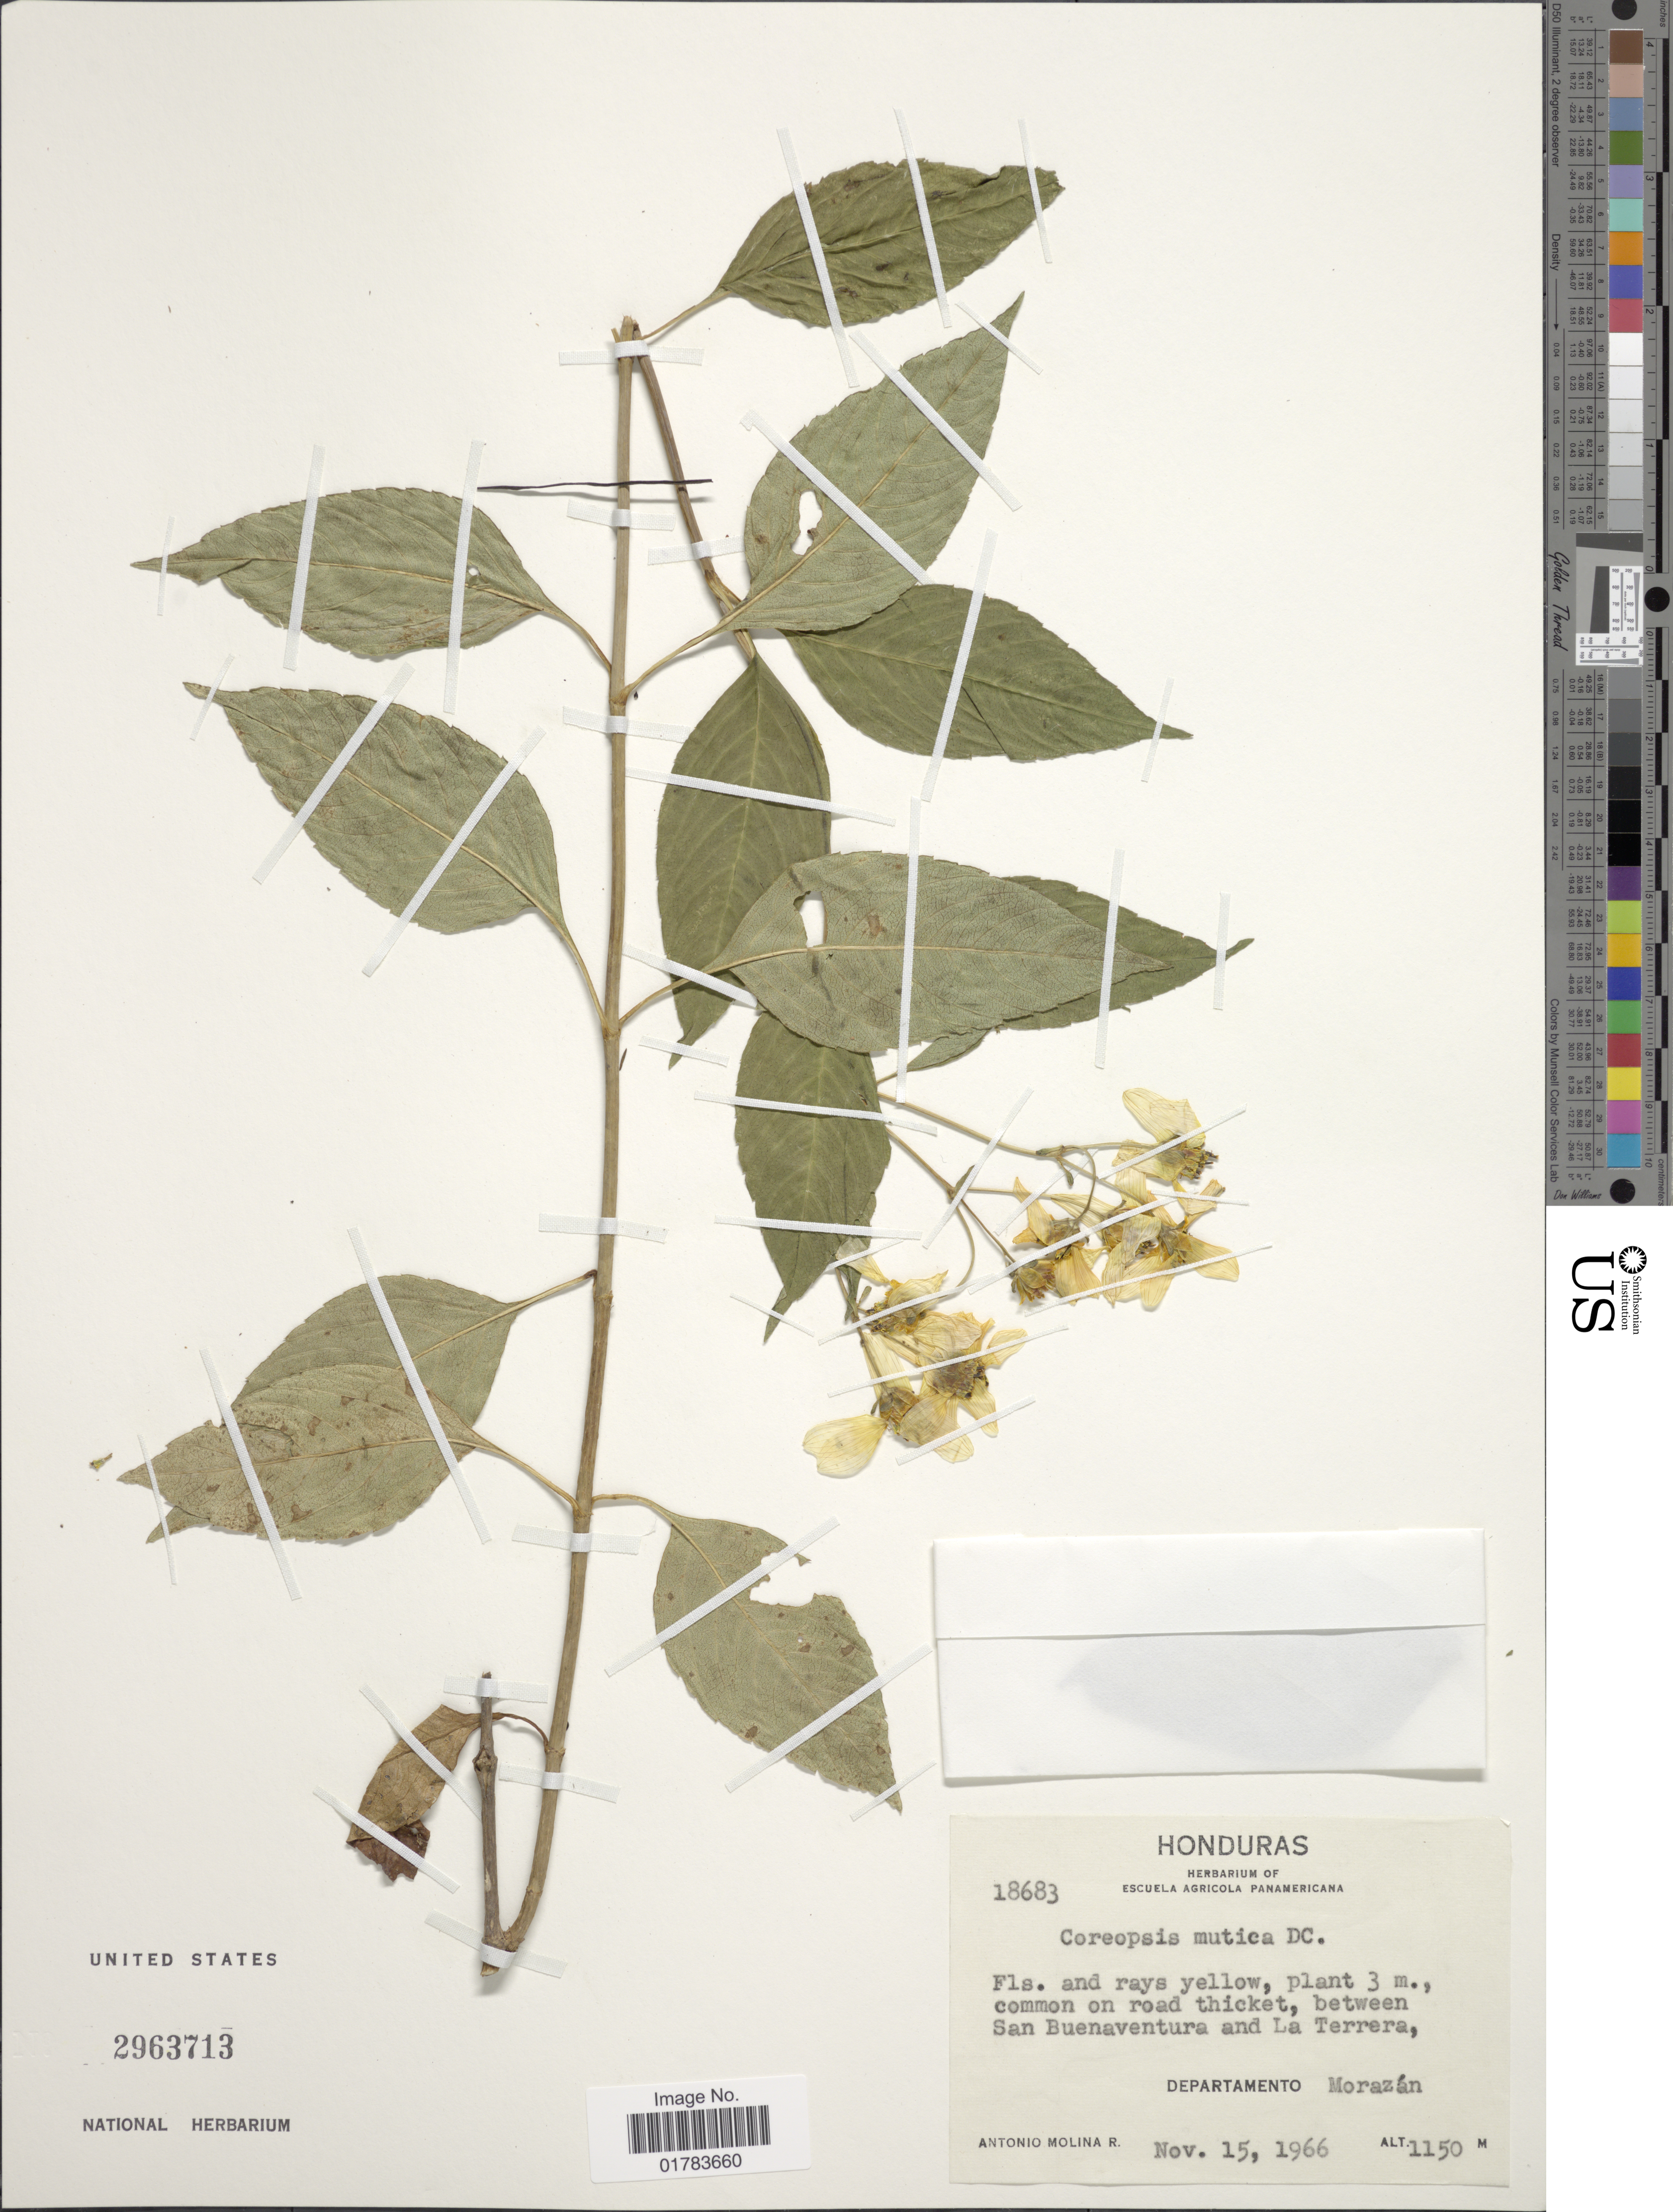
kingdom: Plantae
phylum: Tracheophyta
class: Magnoliopsida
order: Asterales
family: Asteraceae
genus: Coreopsis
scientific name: Coreopsis mutica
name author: DC.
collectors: A. Molina R.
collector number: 18683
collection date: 1966-11-15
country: Honduras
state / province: Fco. Morazán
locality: Between San Buenaventura and La Terrera, Departamento Morazan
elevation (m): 1150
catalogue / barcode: US 2963713